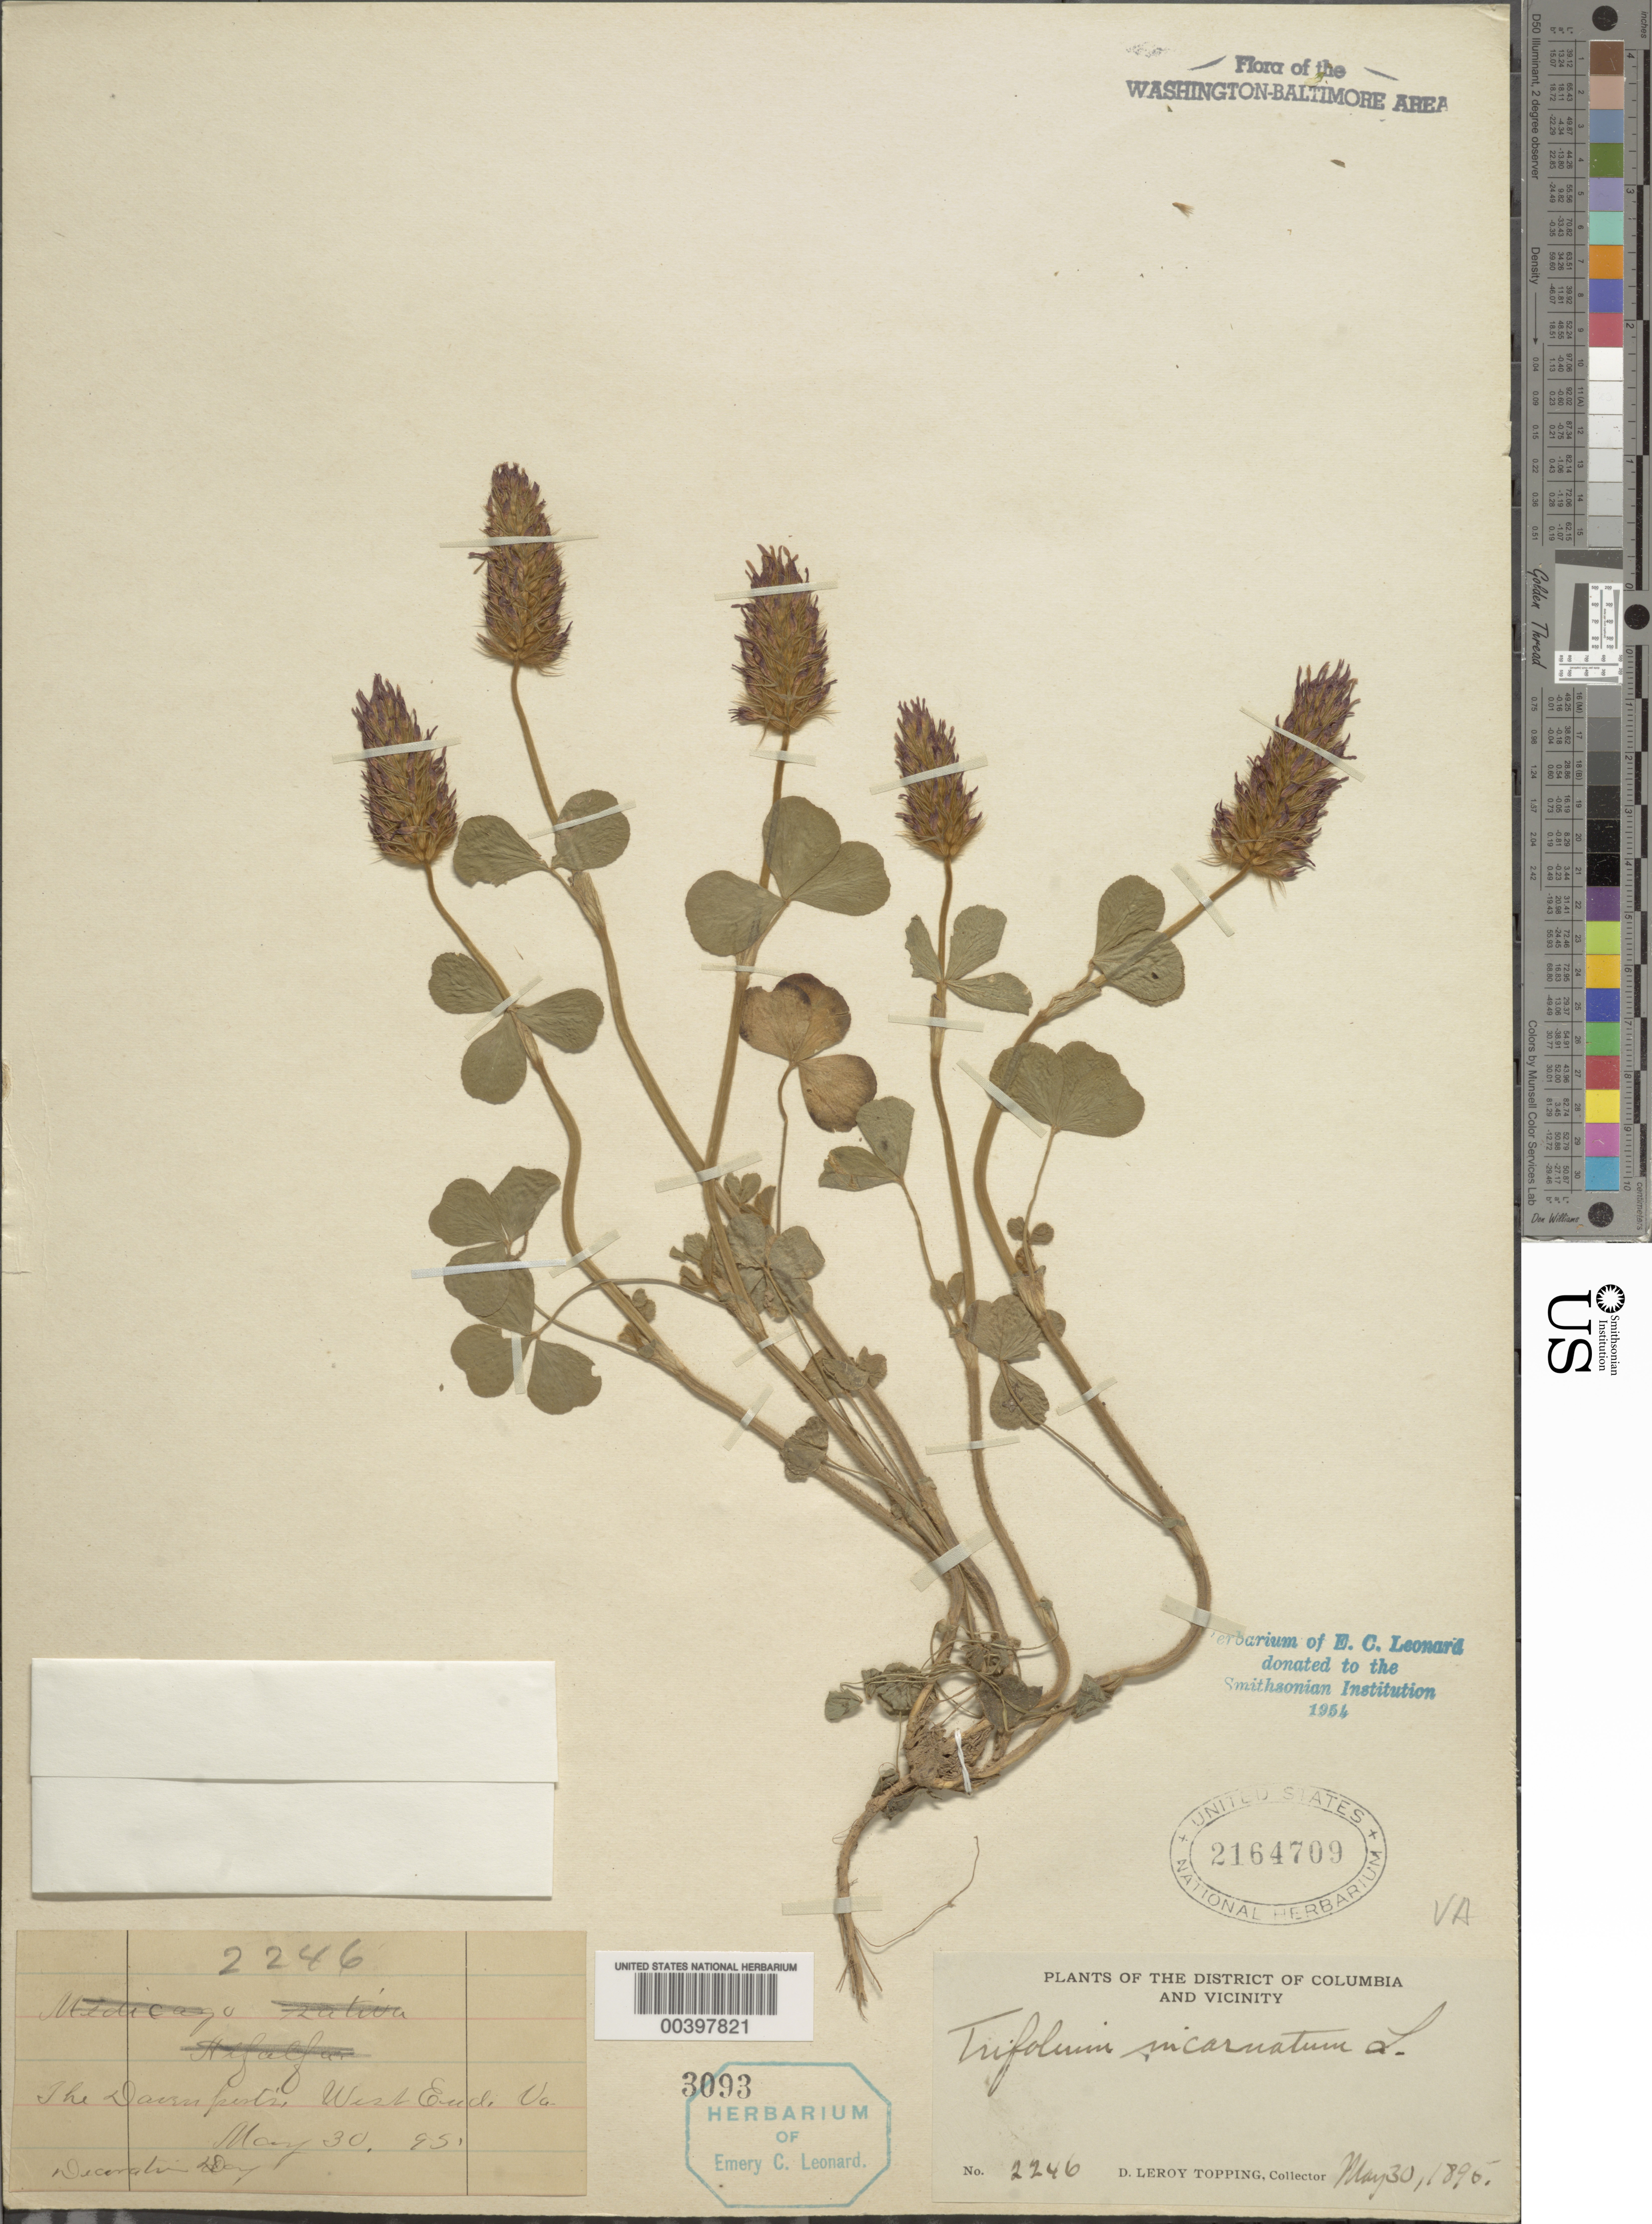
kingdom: Plantae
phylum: Tracheophyta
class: Magnoliopsida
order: Fabales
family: Fabaceae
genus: Trifolium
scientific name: Trifolium incarnatum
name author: L.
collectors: D. L. Topping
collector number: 2246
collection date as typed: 30 May 1895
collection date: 1895-05-30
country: United States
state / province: Virginia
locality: Davenports, west end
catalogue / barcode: US 2164709